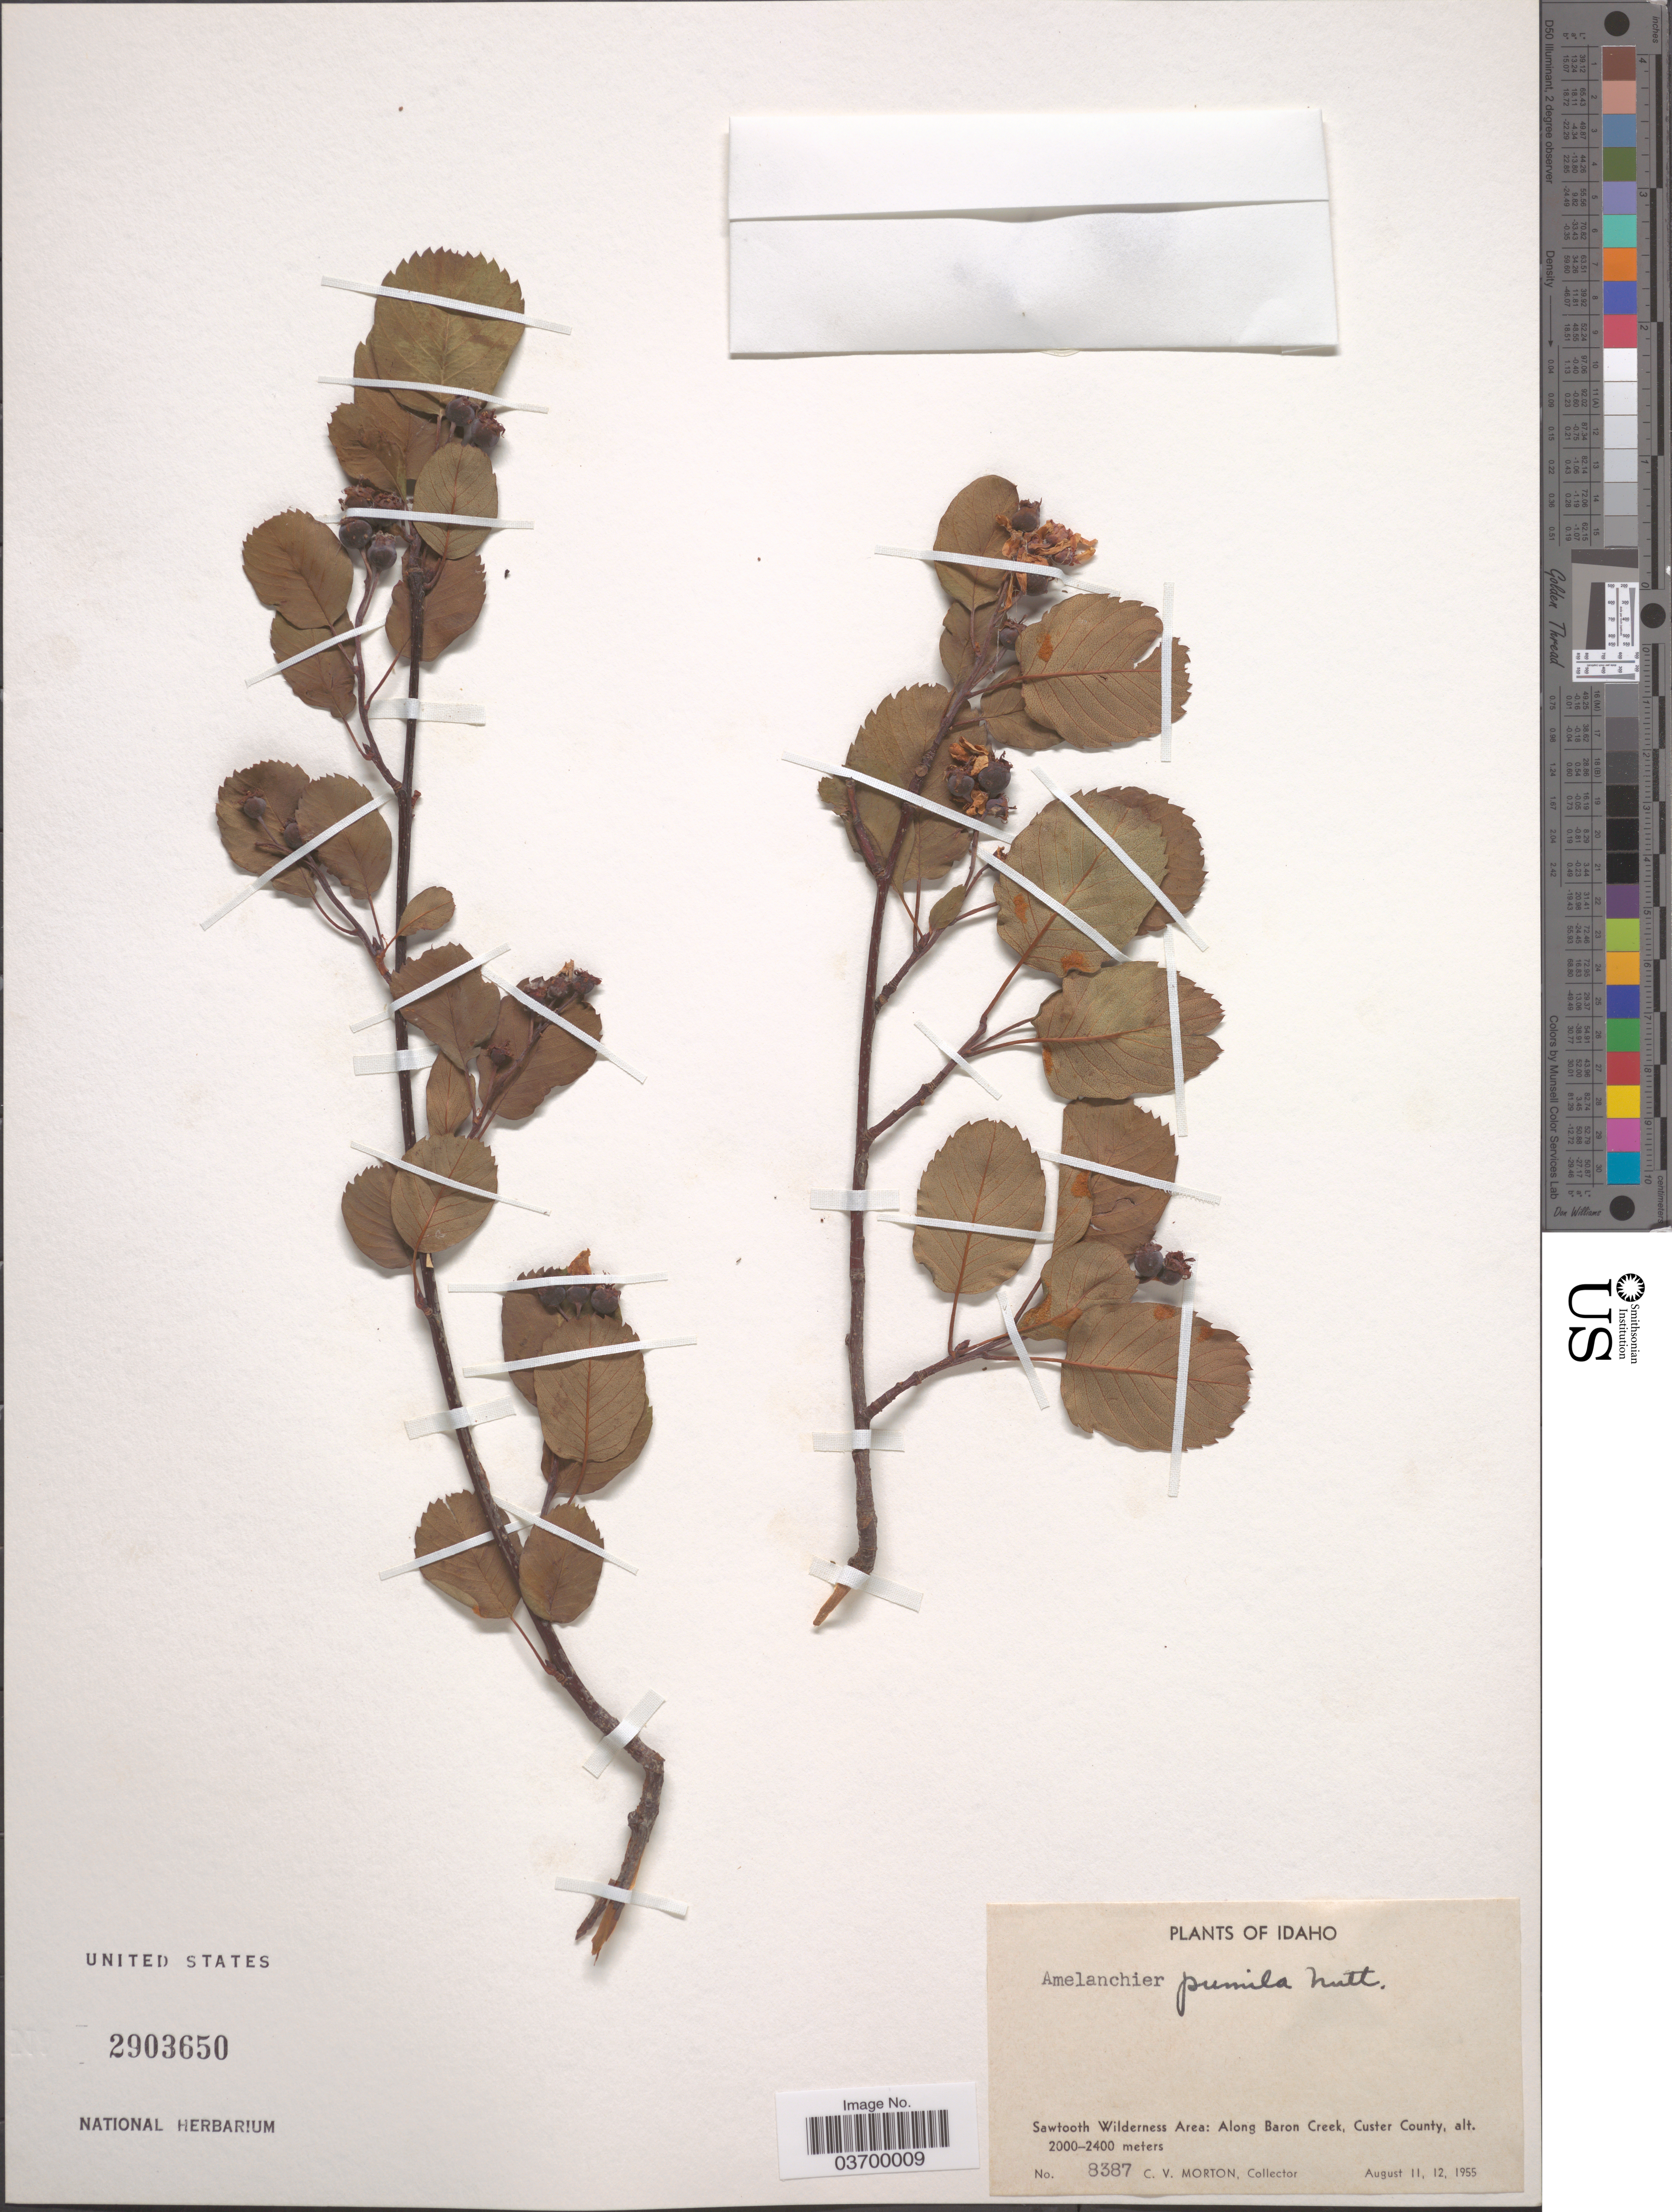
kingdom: Plantae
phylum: Tracheophyta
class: Magnoliopsida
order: Rosales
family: Rosaceae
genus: Amelanchier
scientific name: Amelanchier alnifolia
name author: (Nutt.) Nutt. ex M. Roem.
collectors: C. V. Morton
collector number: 8387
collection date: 1955-08-11/1955-08-12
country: United States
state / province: Idaho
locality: Sawtooth Wilderness Area: Along Baron Creek, Custer County.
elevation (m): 2000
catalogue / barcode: US 2903650